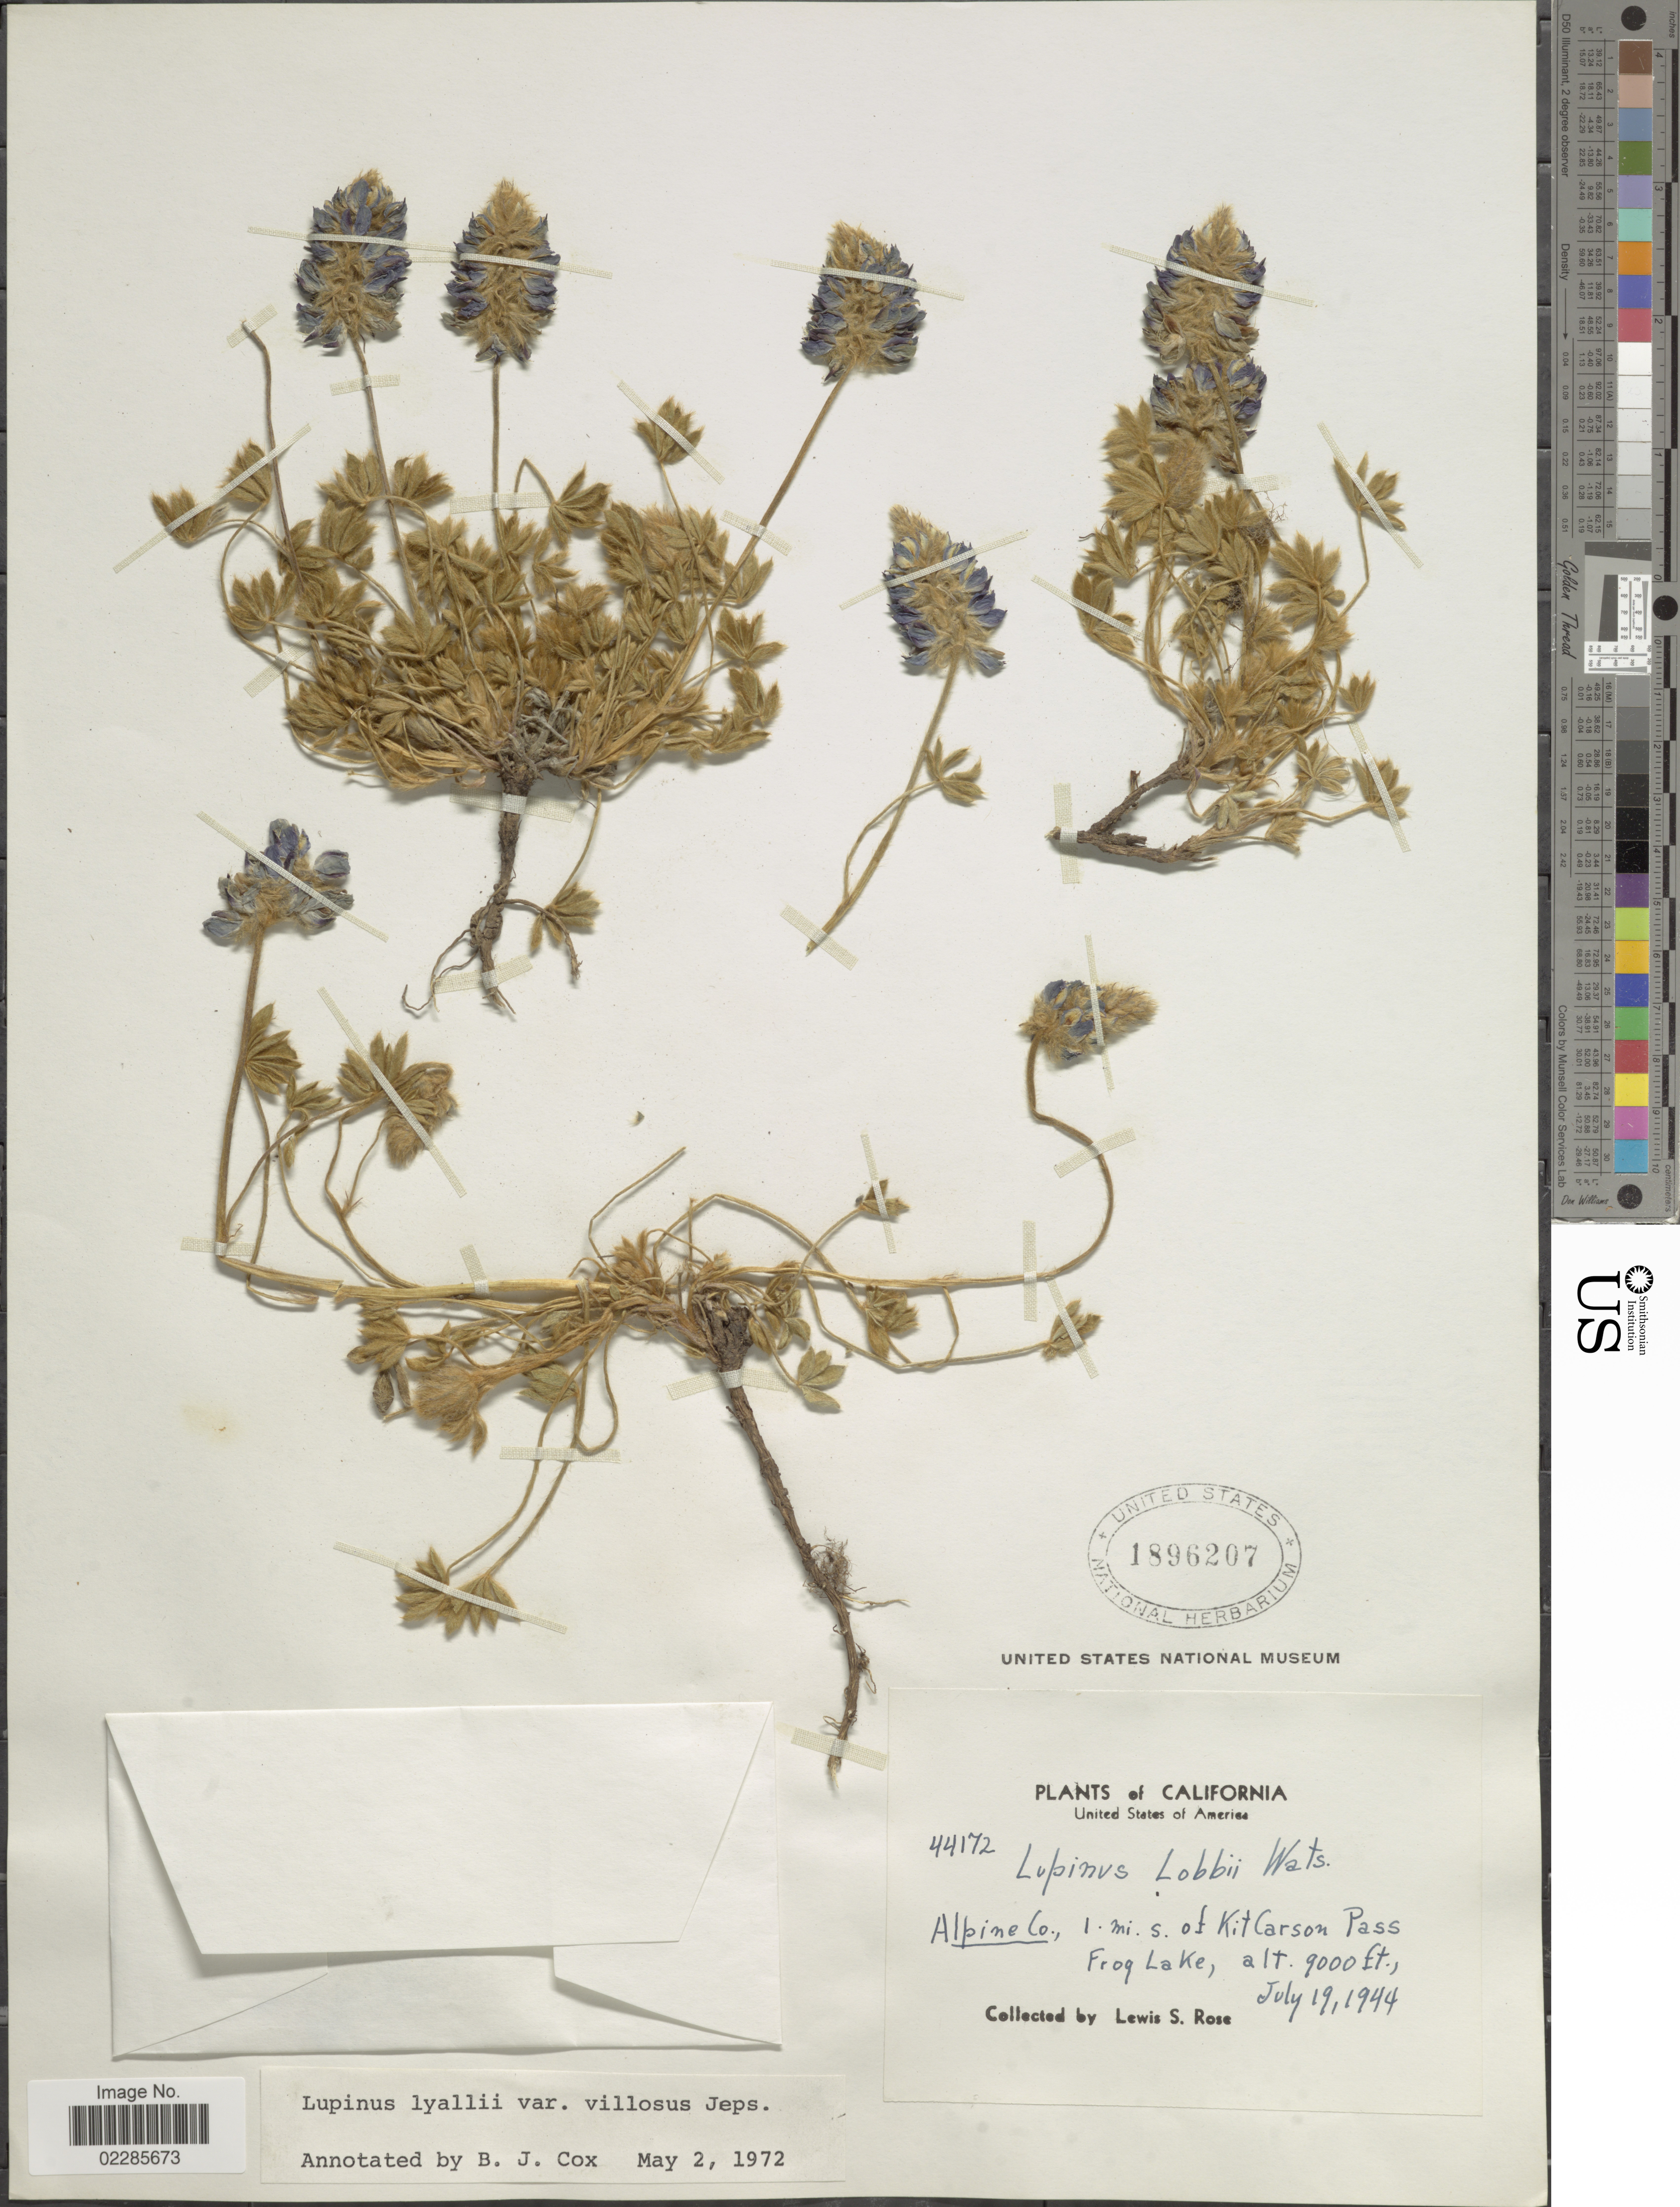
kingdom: Plantae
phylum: Tracheophyta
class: Magnoliopsida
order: Fabales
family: Fabaceae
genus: Lupinus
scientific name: Lupinus lyallii var. villosus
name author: Jeps.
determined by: Cox, B. J.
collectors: L. S. Rose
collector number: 44172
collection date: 1944-07-19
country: United States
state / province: California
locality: Alpine Co., 1 mi s of Kit Carson Pass Frog Lake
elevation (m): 2743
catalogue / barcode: US 1896207